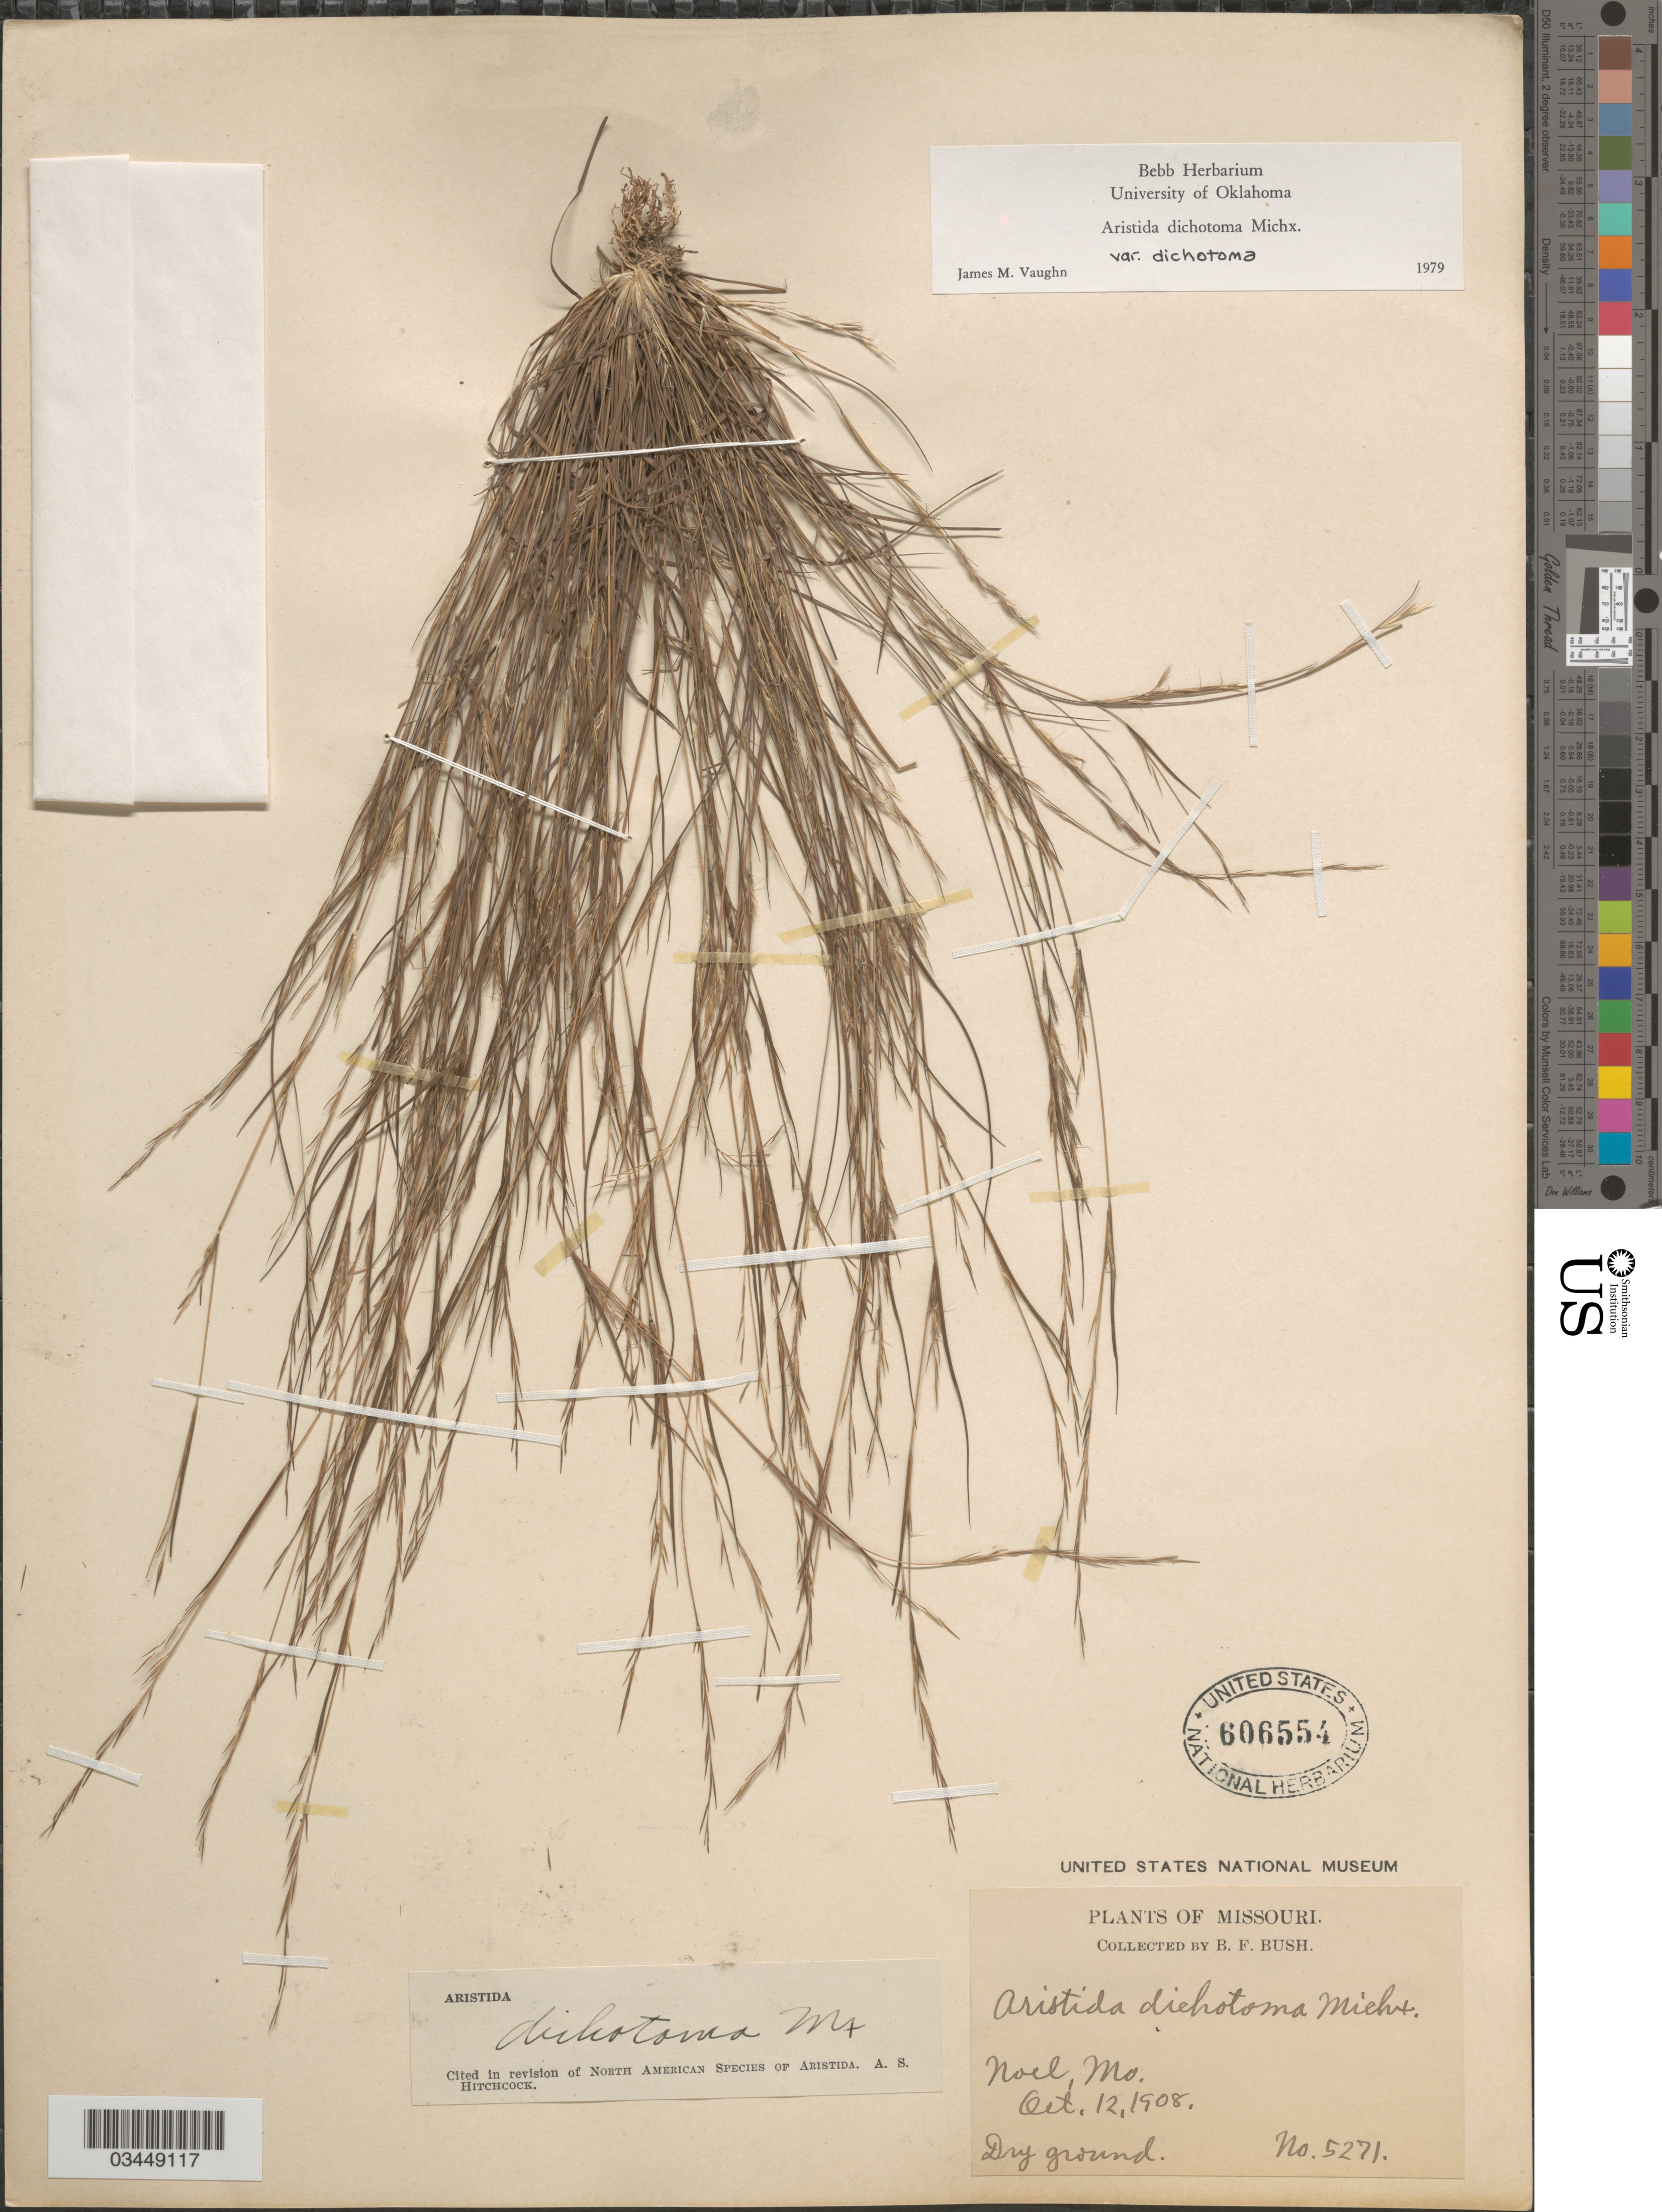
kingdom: Plantae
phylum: Tracheophyta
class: Liliopsida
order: Poales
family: Poaceae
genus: Aristida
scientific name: Aristida dichotoma var. dichotoma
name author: Michx.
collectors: B. F. Bush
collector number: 5271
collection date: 1908-10-12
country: United States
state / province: Missouri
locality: Noel.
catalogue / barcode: US 606554